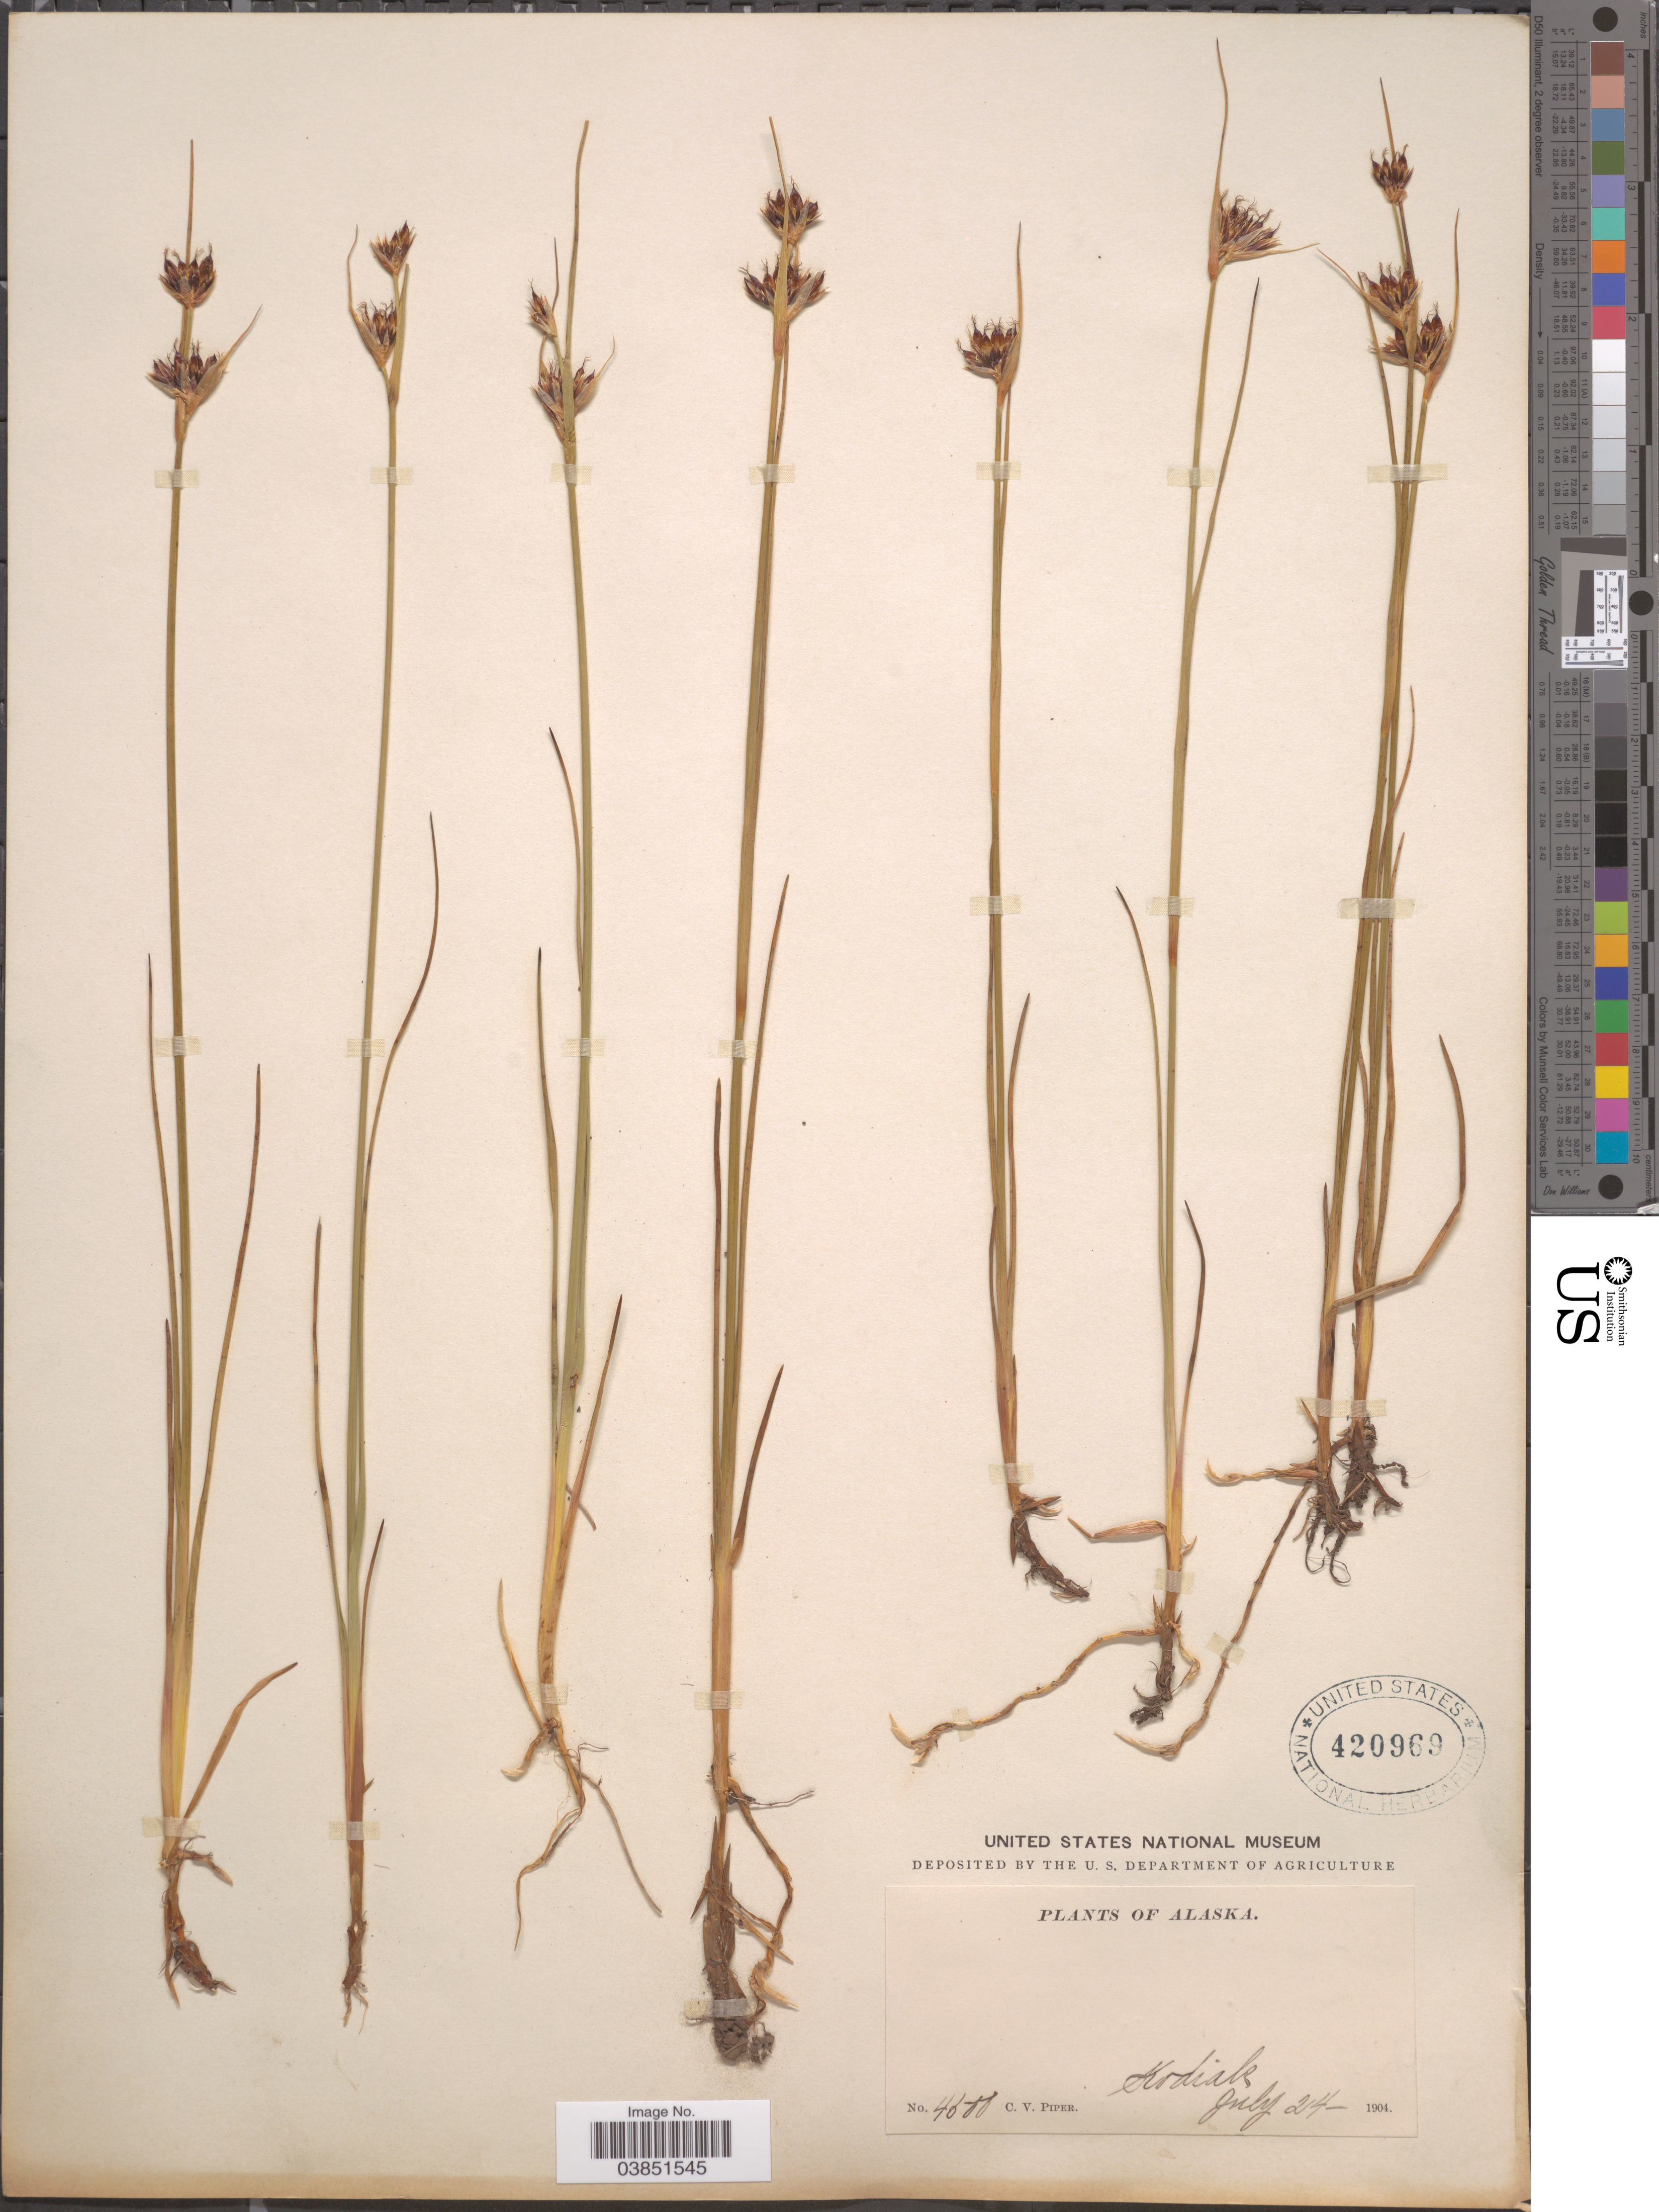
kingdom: Plantae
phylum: Tracheophyta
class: Liliopsida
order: Poales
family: Juncaceae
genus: Juncus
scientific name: Juncus castaneus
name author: Sm.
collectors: C. V. Piper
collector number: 4500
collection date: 1904-07-24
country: United States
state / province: Alaska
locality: Kodiak.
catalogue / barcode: US 420969